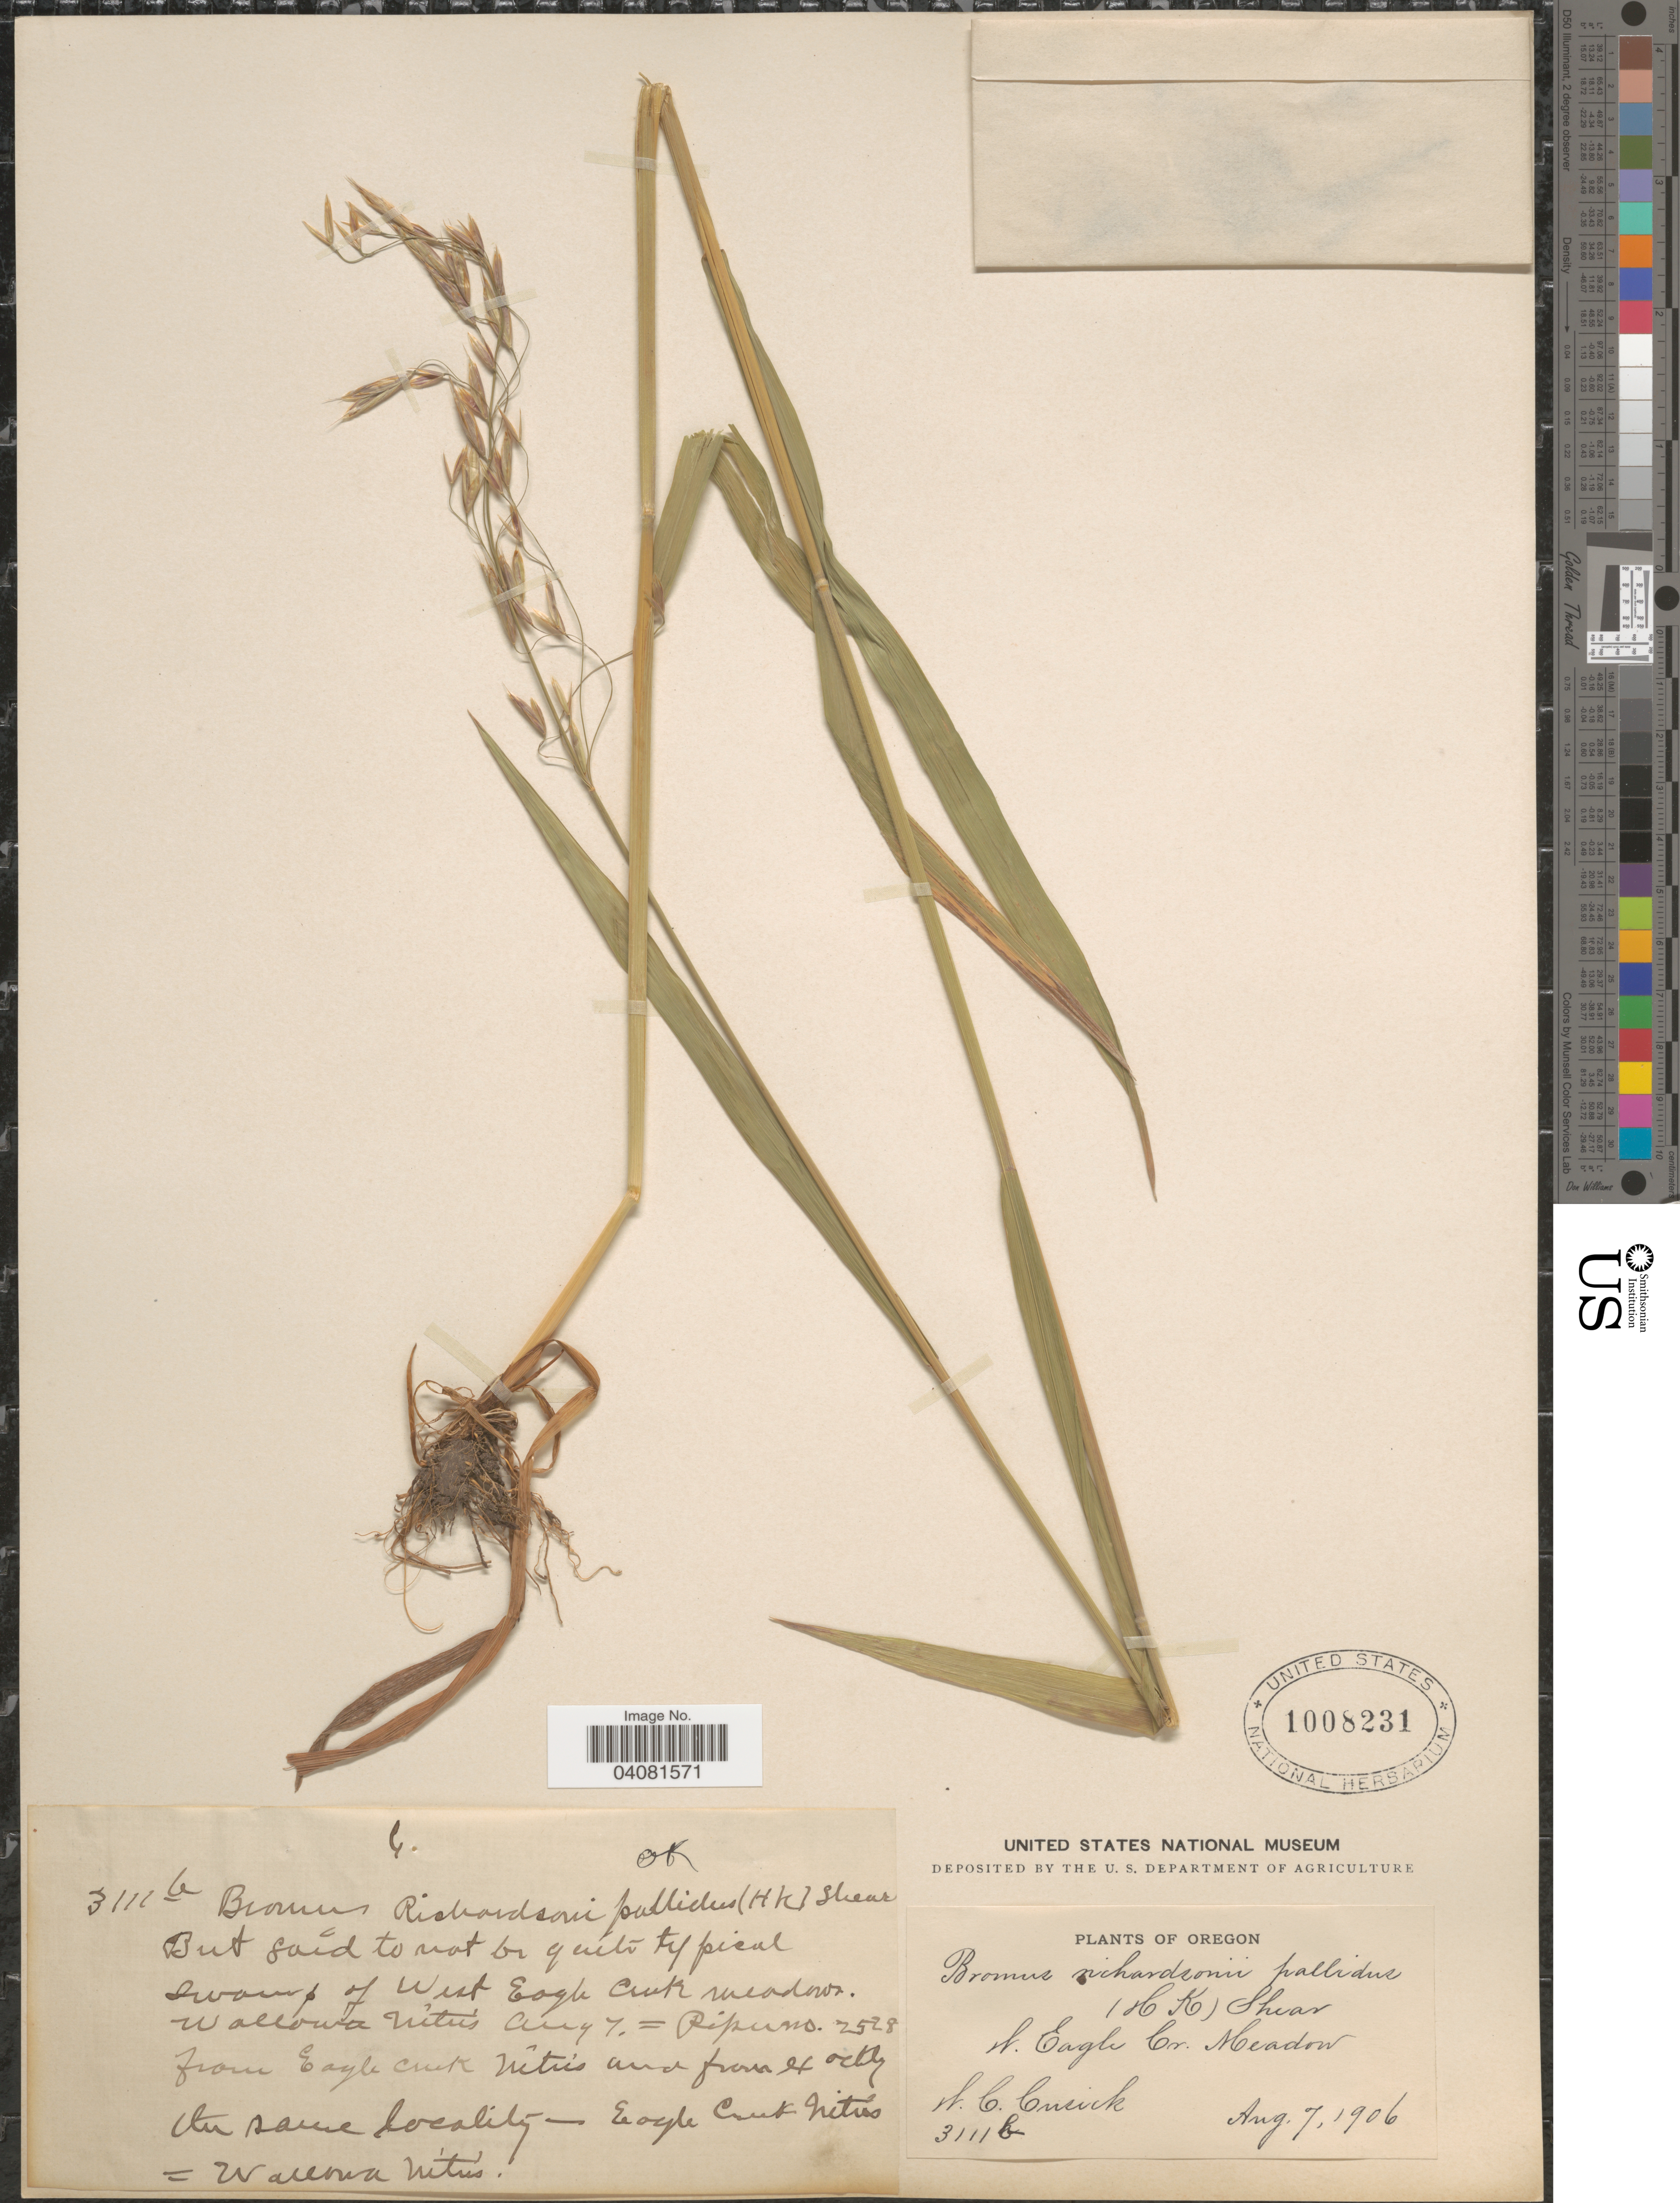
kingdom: Plantae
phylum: Tracheophyta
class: Liliopsida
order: Poales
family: Poaceae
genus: Bromus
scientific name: Bromus ciliatus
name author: L.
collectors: W. C. Cusick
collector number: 3111b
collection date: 1906-08-07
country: United States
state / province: Oregon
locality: W. Eagle Cr. Meadow.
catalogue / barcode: US 1008231